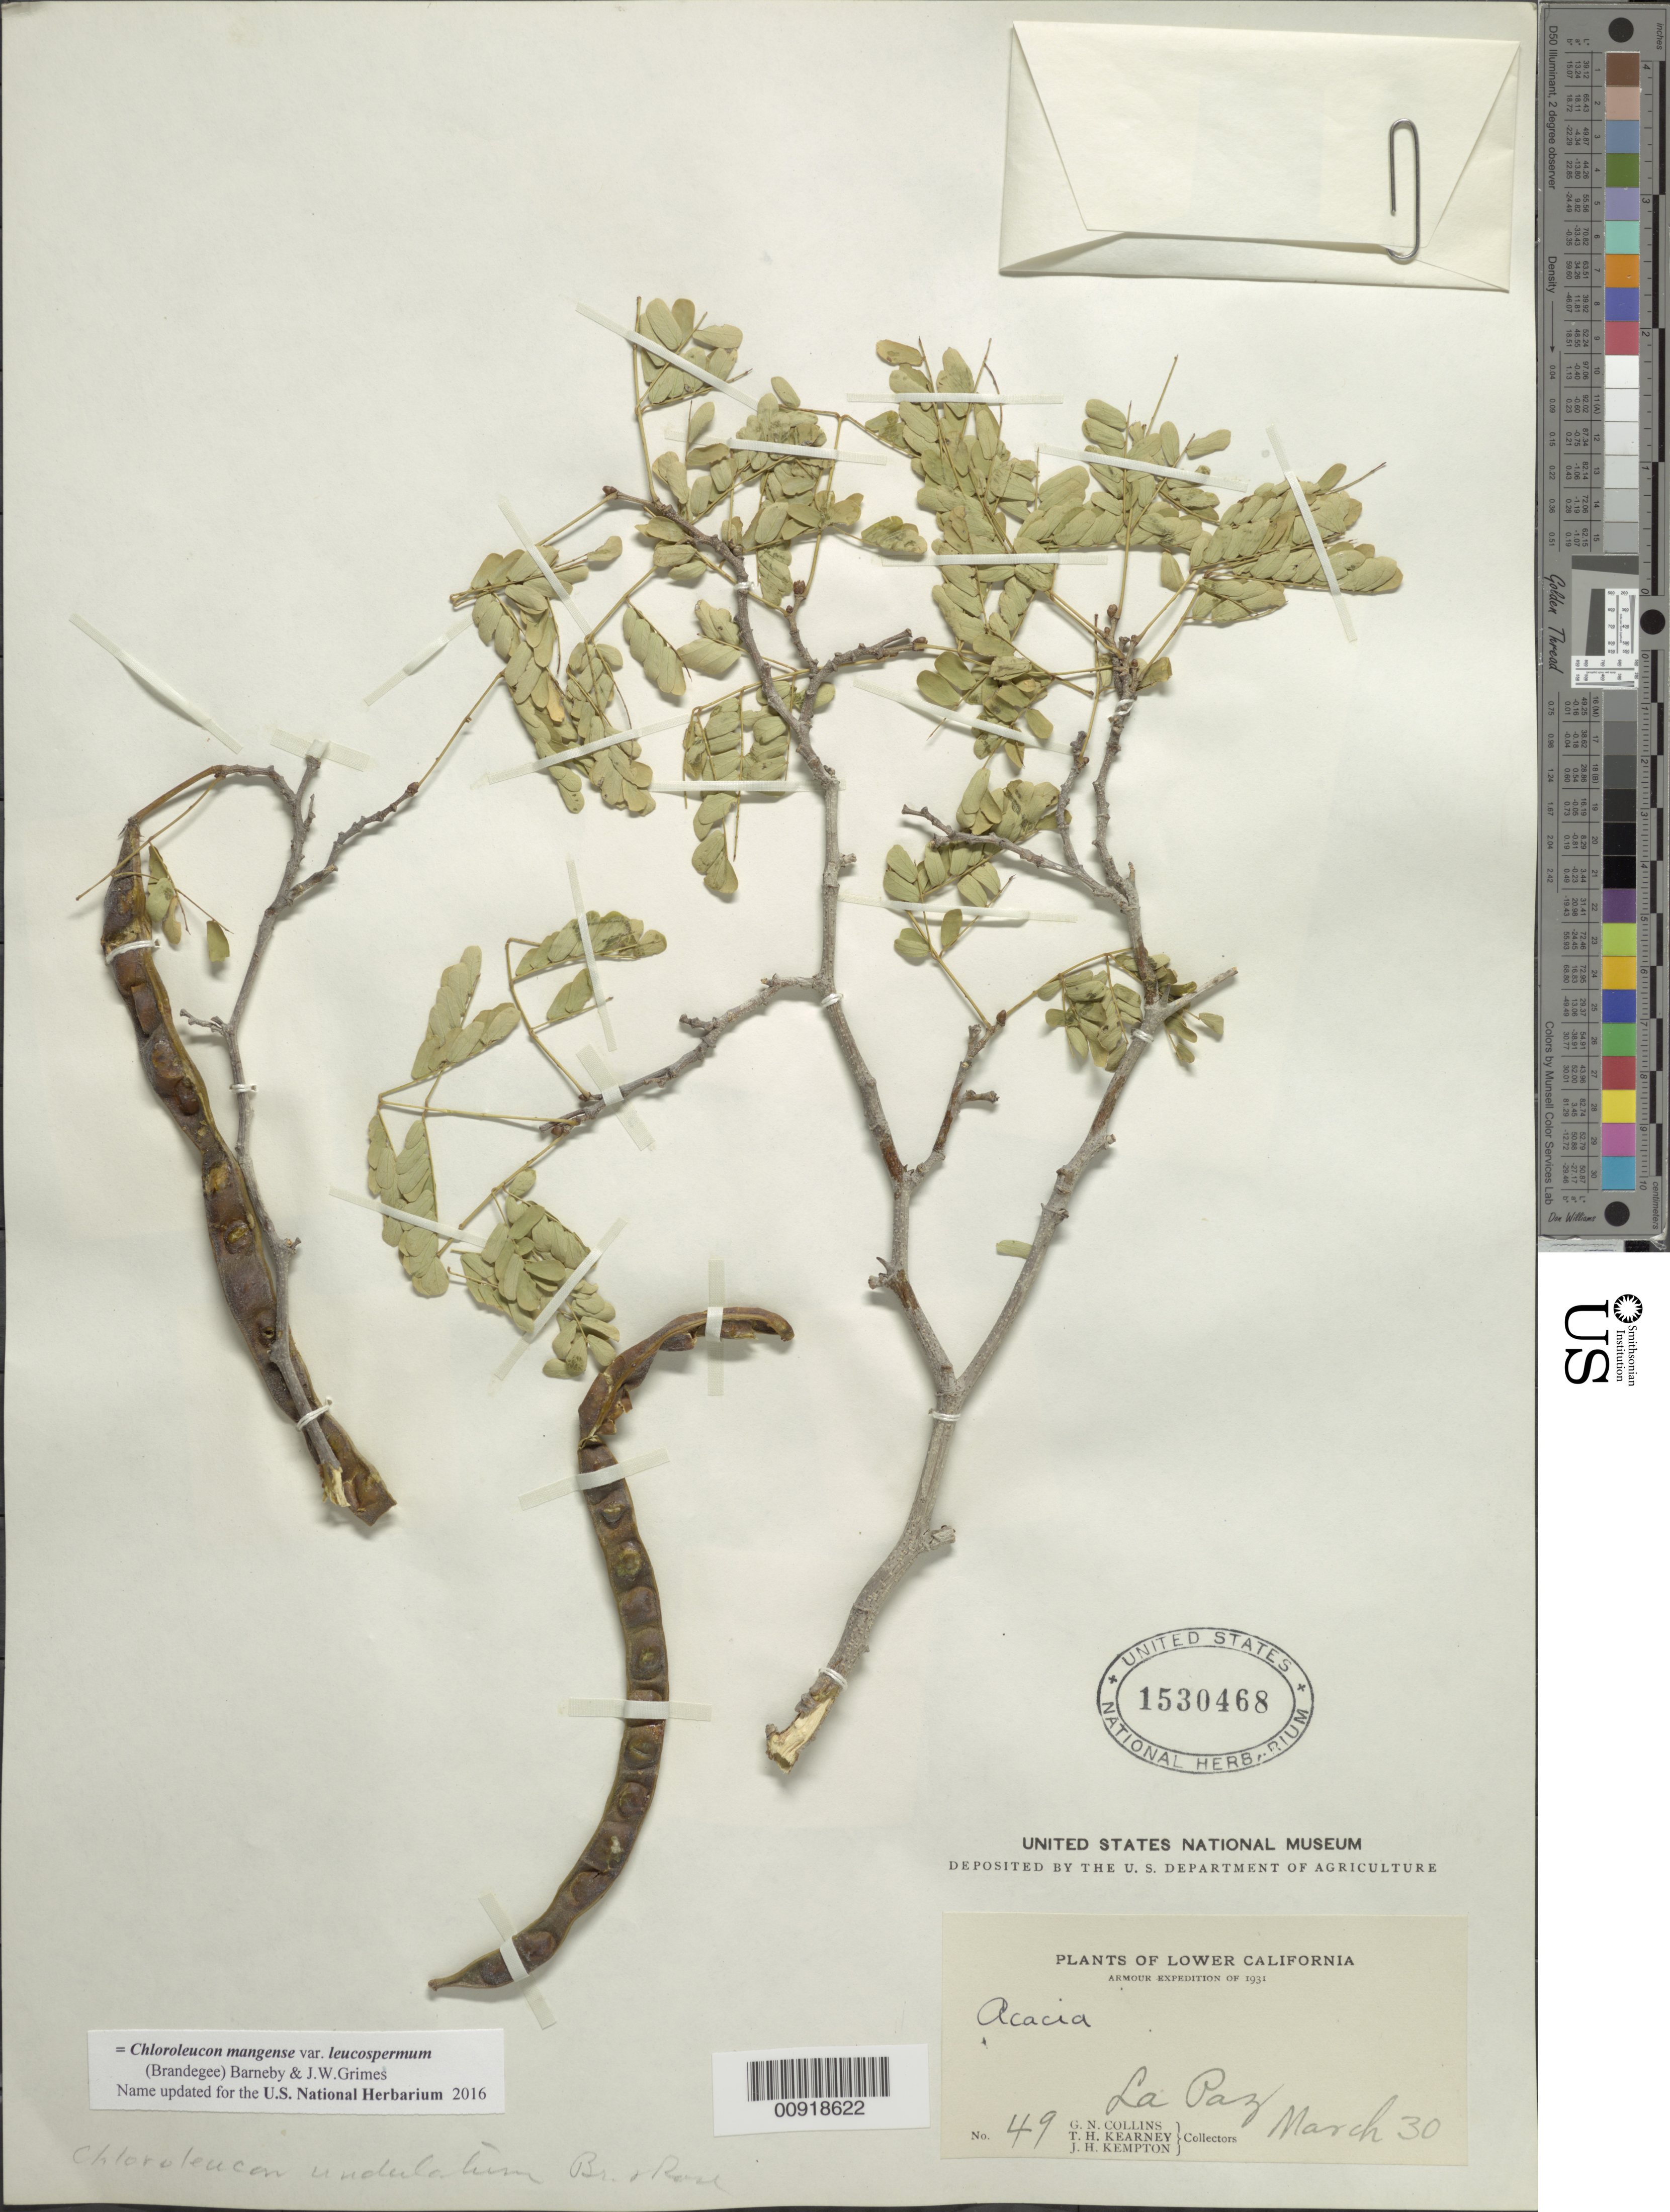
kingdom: Plantae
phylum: Tracheophyta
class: Magnoliopsida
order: Fabales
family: Fabaceae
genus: Chloroleucon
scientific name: Chloroleucon mangense var. leucospermum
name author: (Brandegee) Barneby & J.W. Grimes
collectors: G. N. Collins, T. H. Kearney & J. H. Kempton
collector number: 49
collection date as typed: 30 Mar 1931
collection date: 1931-03-30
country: Mexico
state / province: Baja California Sur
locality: La Paz, Lower California.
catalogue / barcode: US 1530468